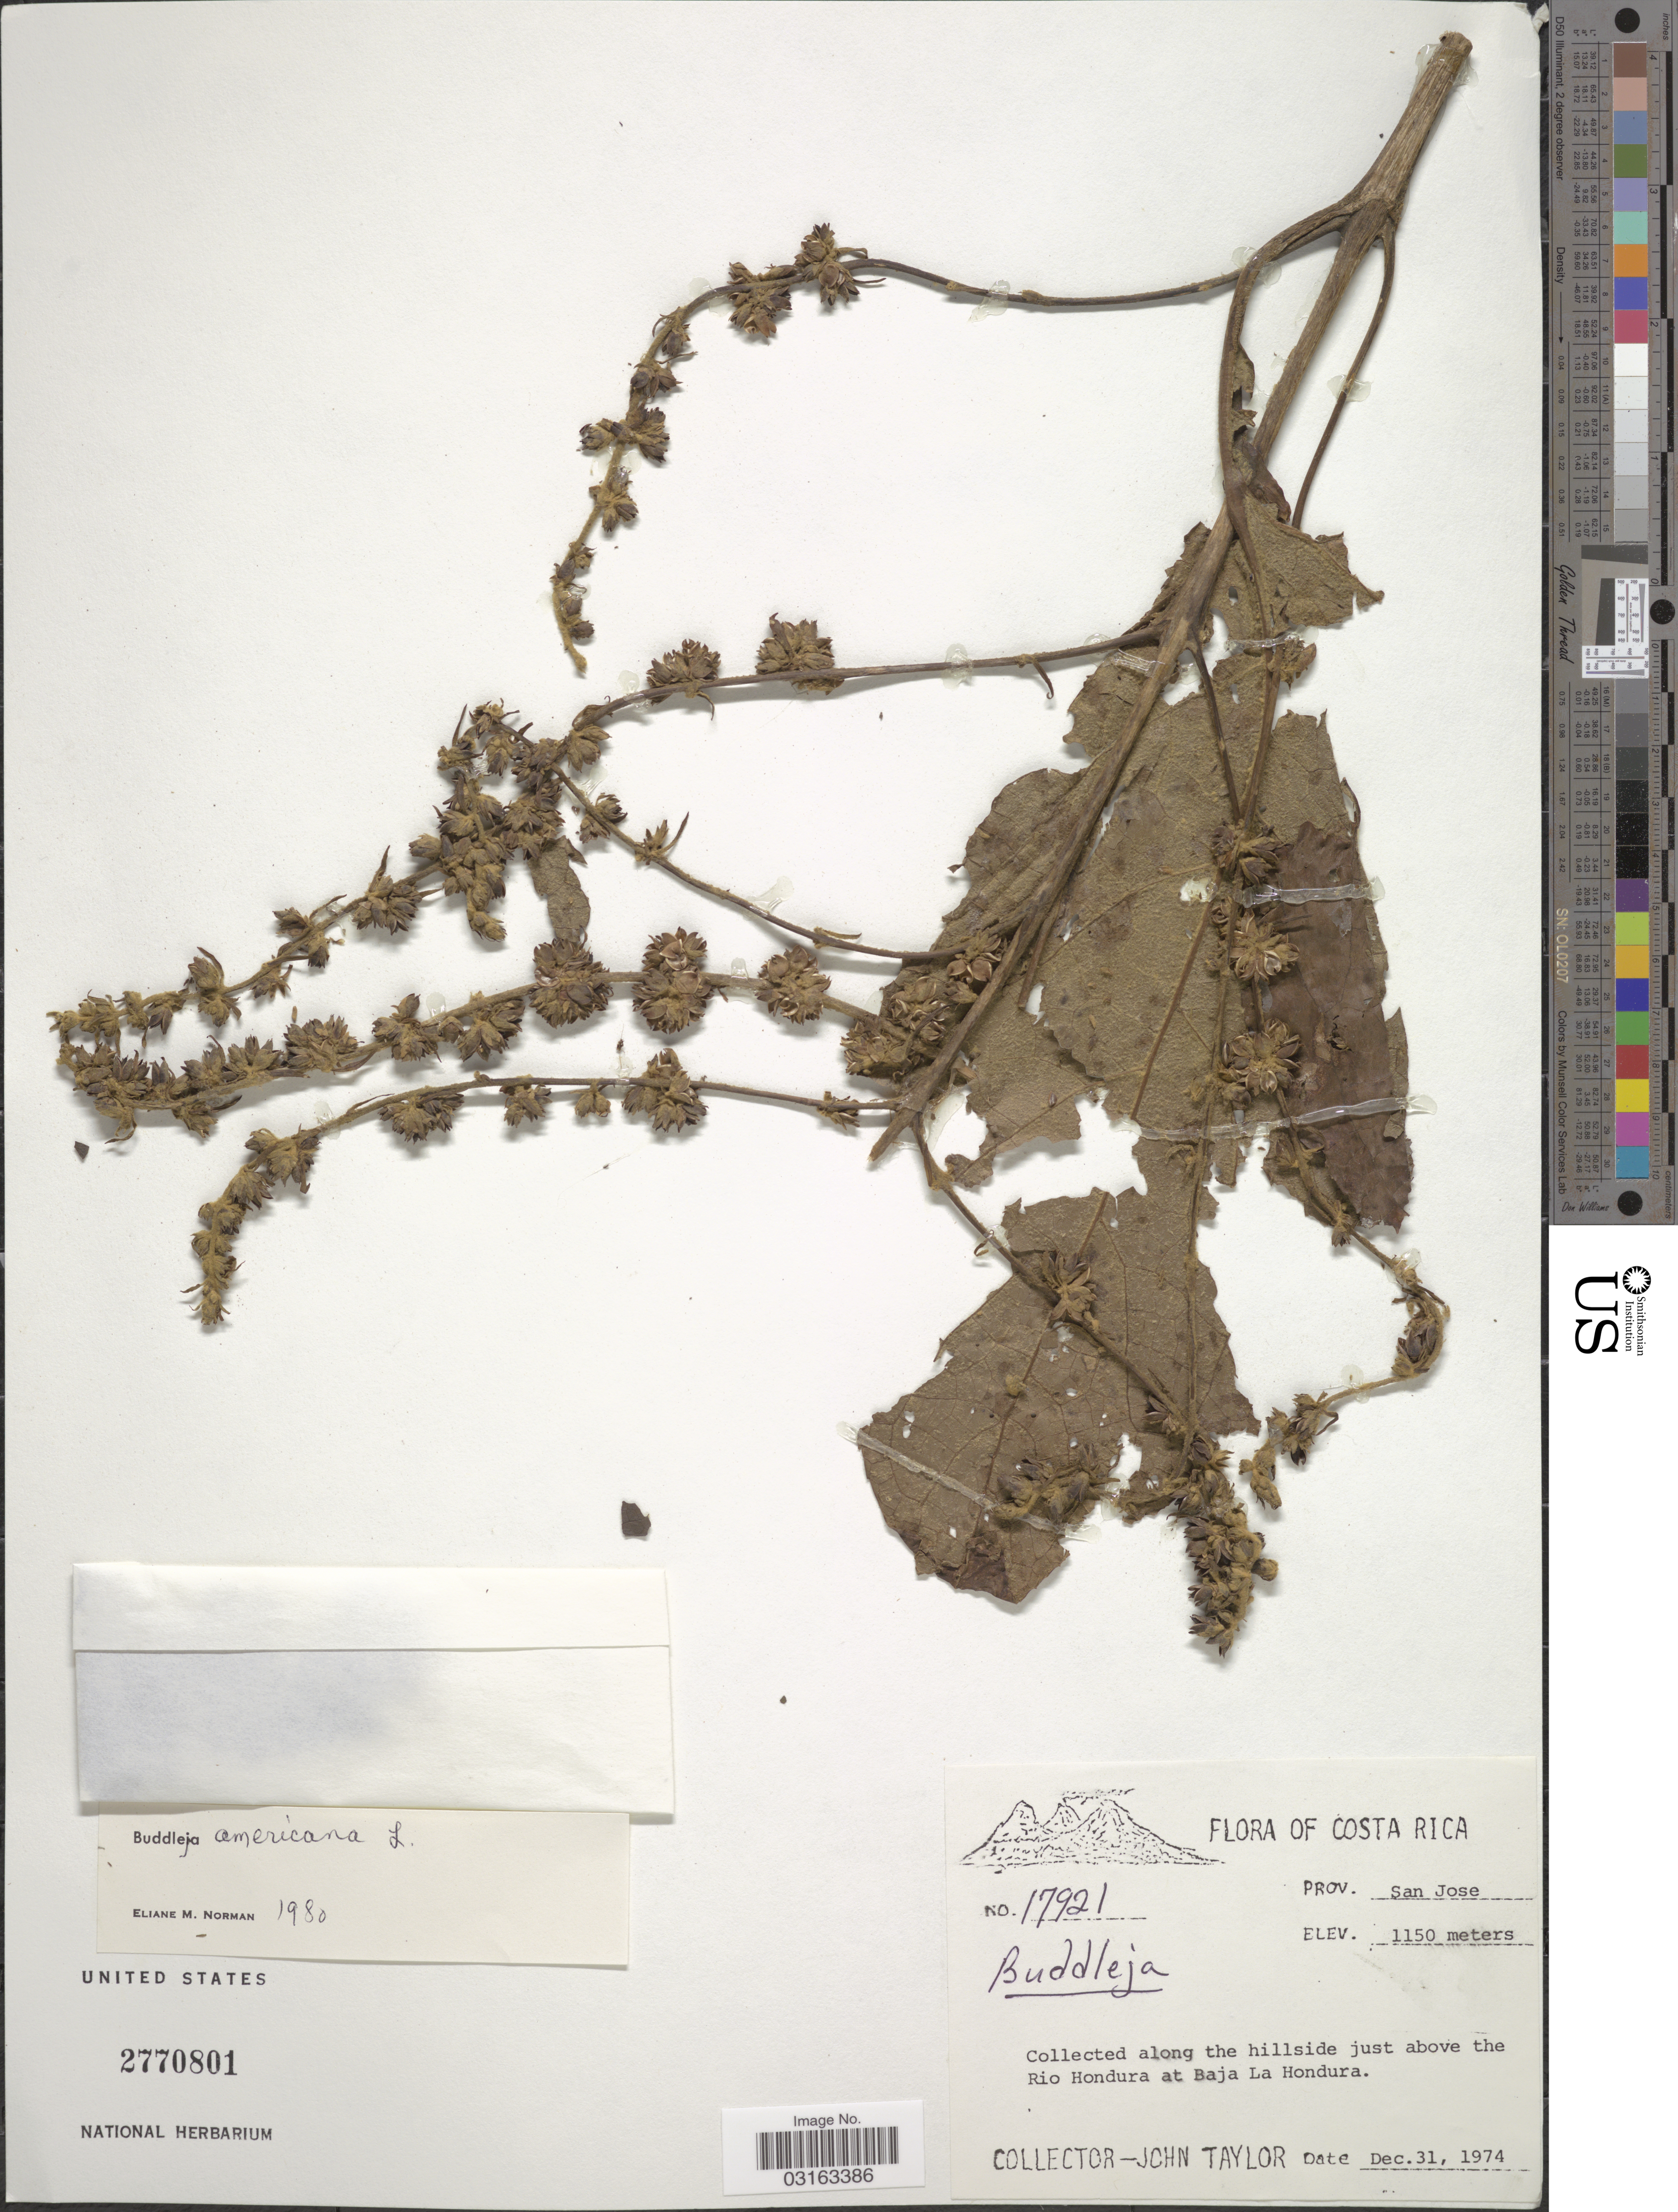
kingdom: Plantae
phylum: Tracheophyta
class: Magnoliopsida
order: Lamiales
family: Scrophulariaceae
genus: Buddleja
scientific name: Buddleja americana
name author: L.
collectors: J. Taylor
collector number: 17921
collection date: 1974-12-31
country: Costa Rica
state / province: San José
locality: Along the hillside just above the Rio Hondura at Baja La Hondura.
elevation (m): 1150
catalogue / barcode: US 2770801